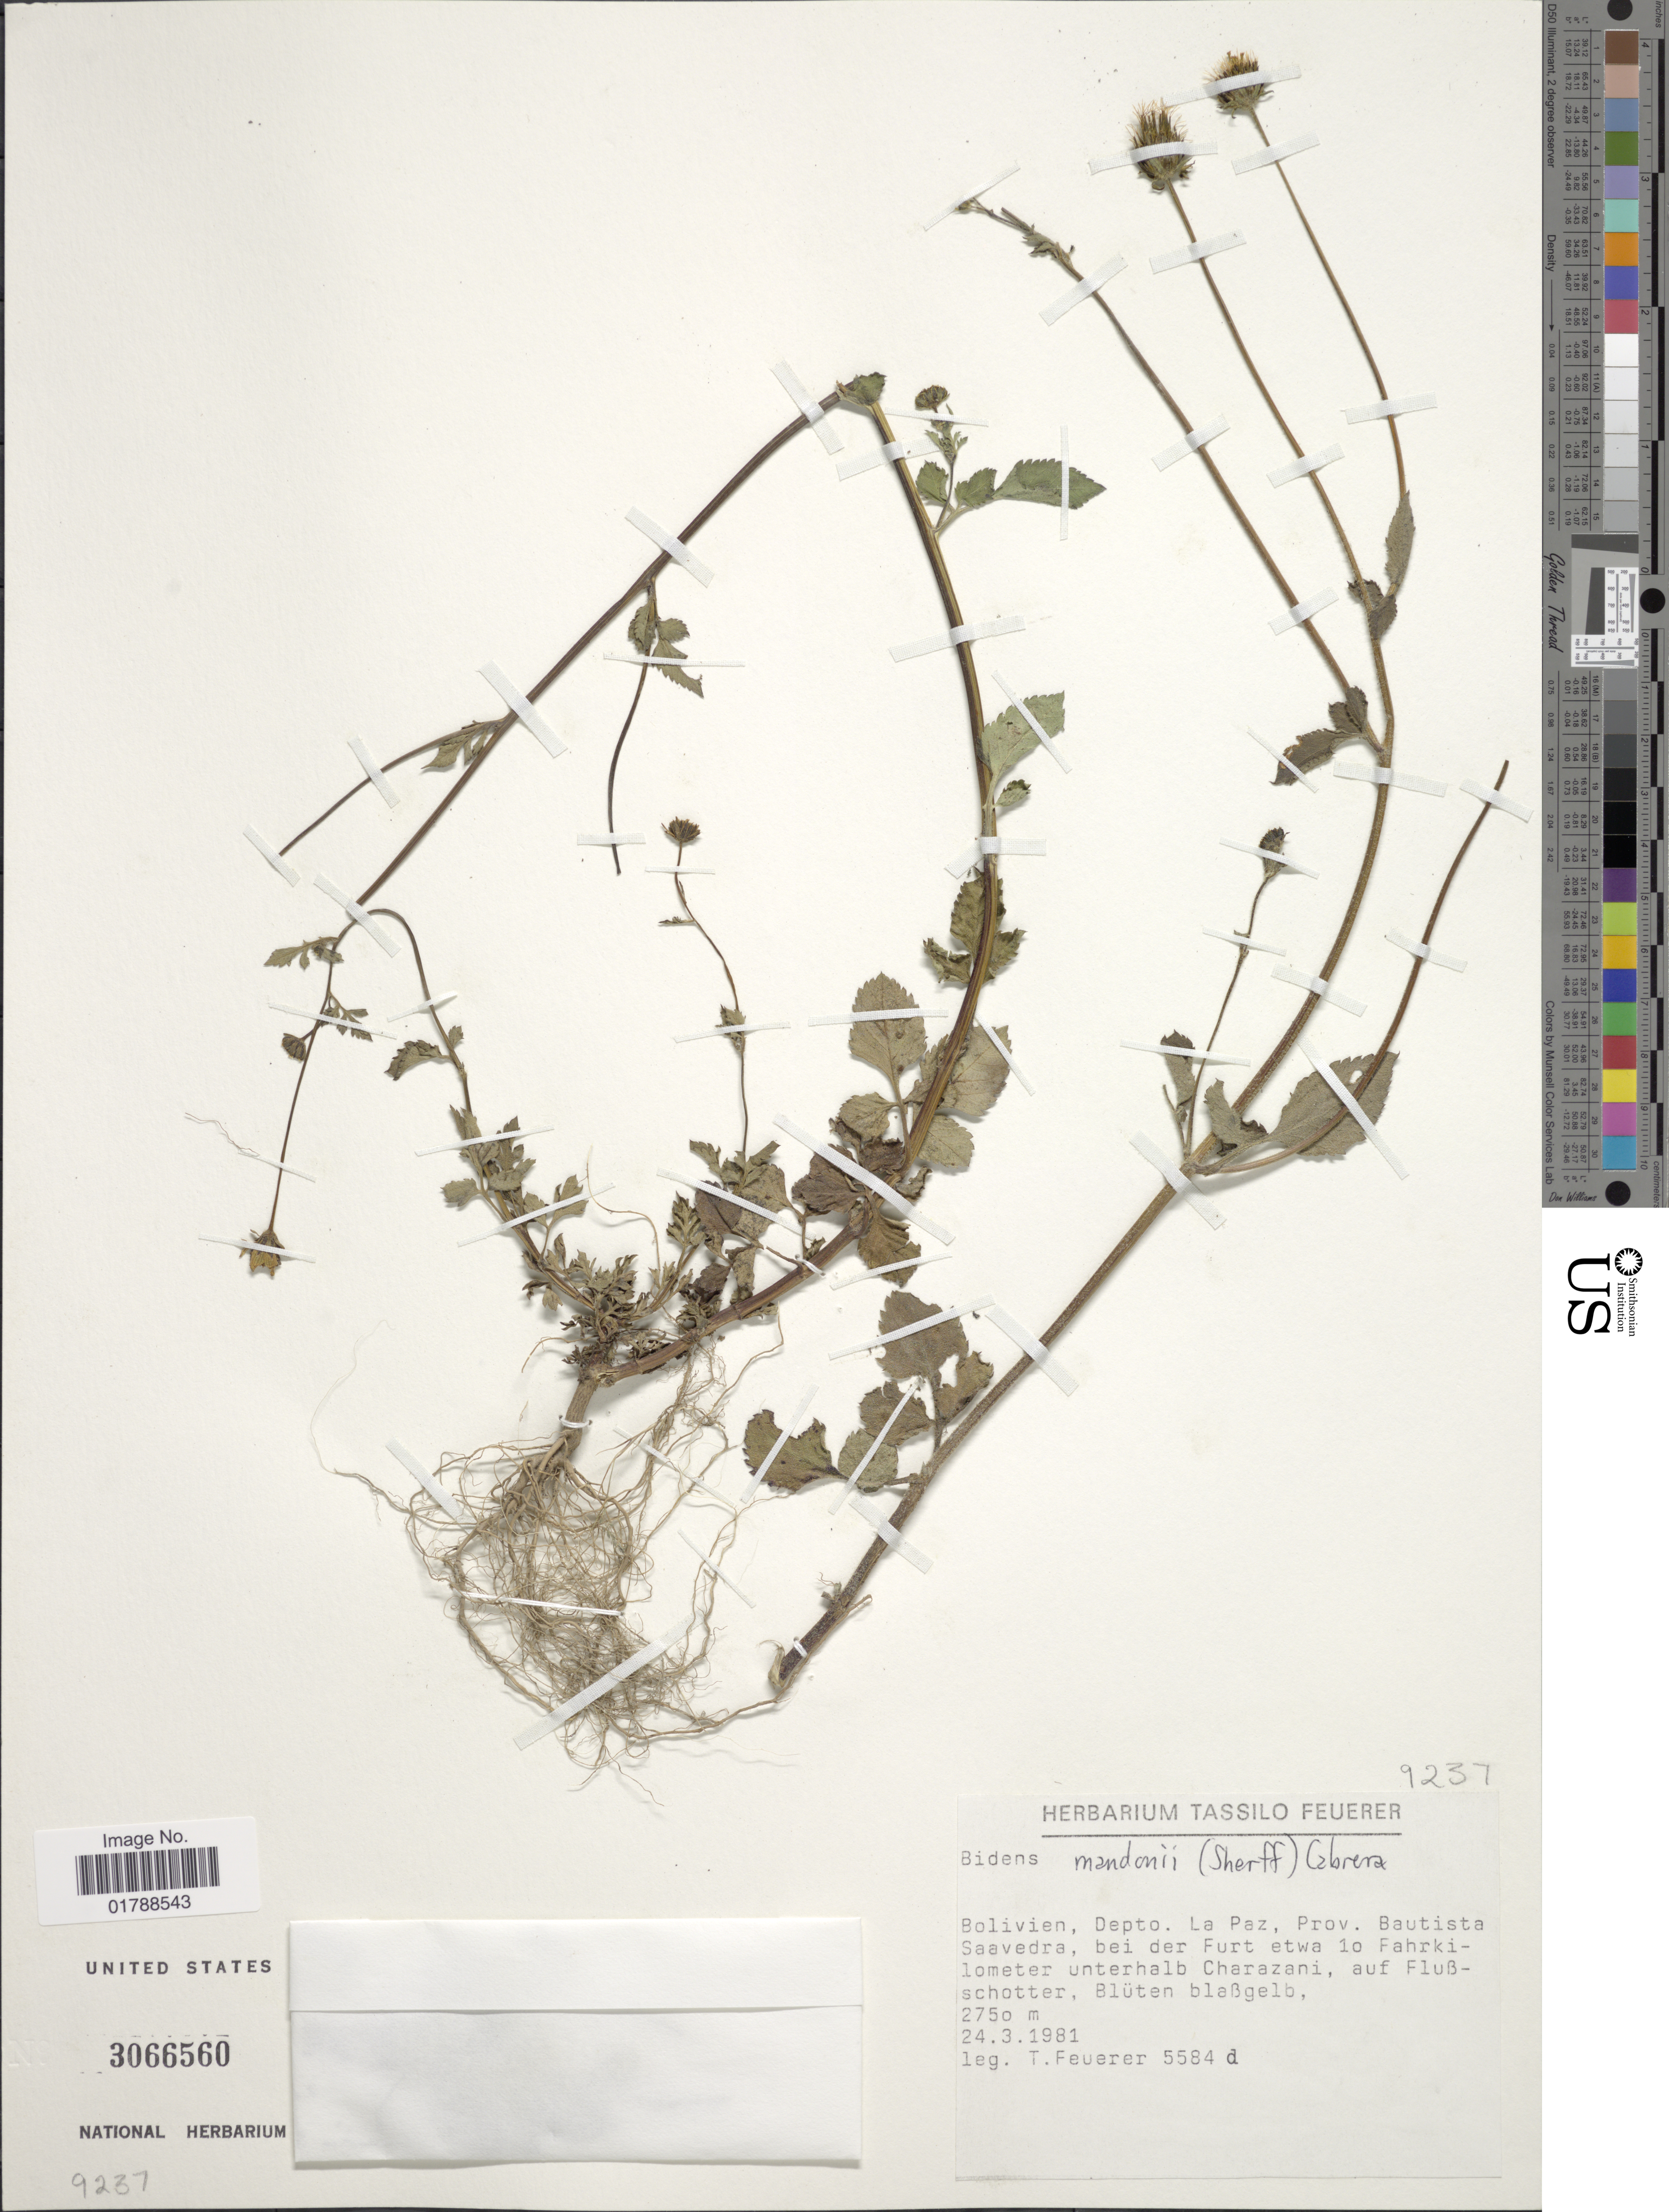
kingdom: Plantae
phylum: Tracheophyta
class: Magnoliopsida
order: Asterales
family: Asteraceae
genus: Bidens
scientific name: Bidens mandonii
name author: (Sherff) Cabrera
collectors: T. Feuerer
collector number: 5584d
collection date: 1981-03-24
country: Bolivia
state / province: La Paz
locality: Prov. Bautista Saavedra, bei der Furt etwa 10 Fahrkilometer unterhalb Charazani, auf Flußschotter, Blüten blaßgelb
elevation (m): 2750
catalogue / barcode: US 3066560